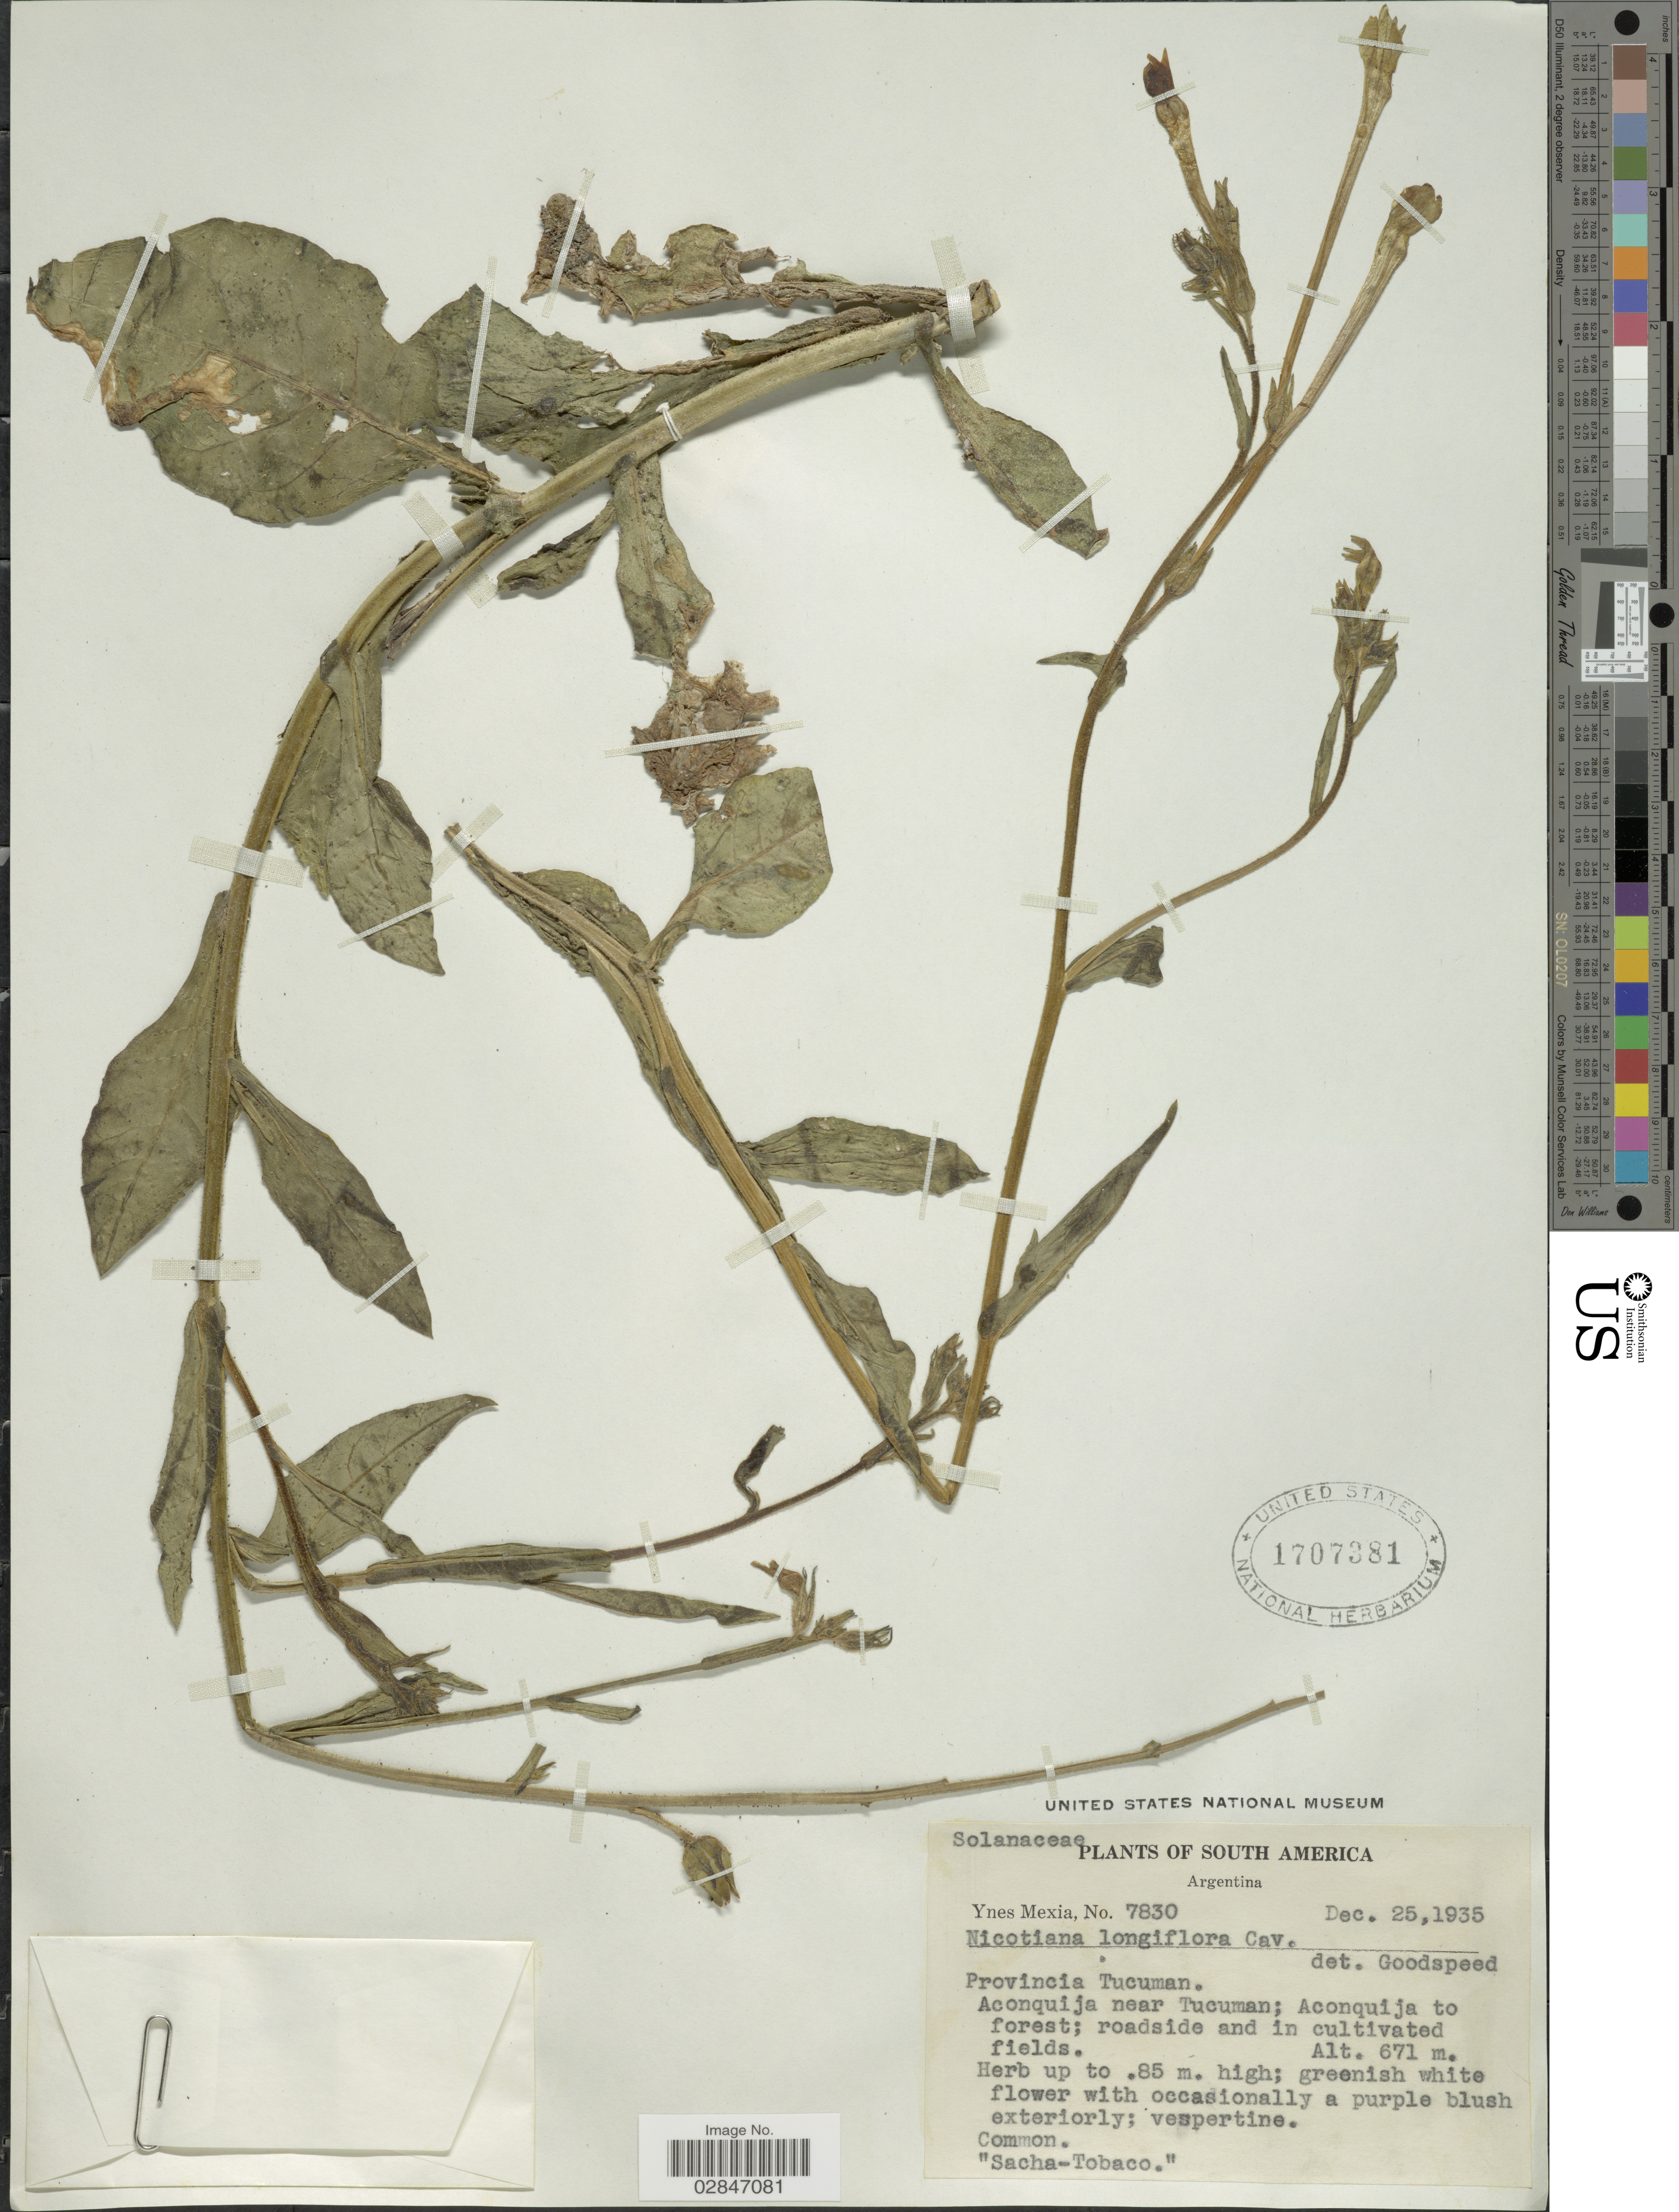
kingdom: Plantae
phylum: Tracheophyta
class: Magnoliopsida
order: Solanales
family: Solanaceae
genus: Nicotiana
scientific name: Nicotiana longiflora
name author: Cav.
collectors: Y. Mexia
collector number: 7830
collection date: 1935-12-25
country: Argentina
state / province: Tucuman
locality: Provincia Tucuman, Aconquija near Tucuman; Aconquija to forest.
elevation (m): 671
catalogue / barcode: US 1707381